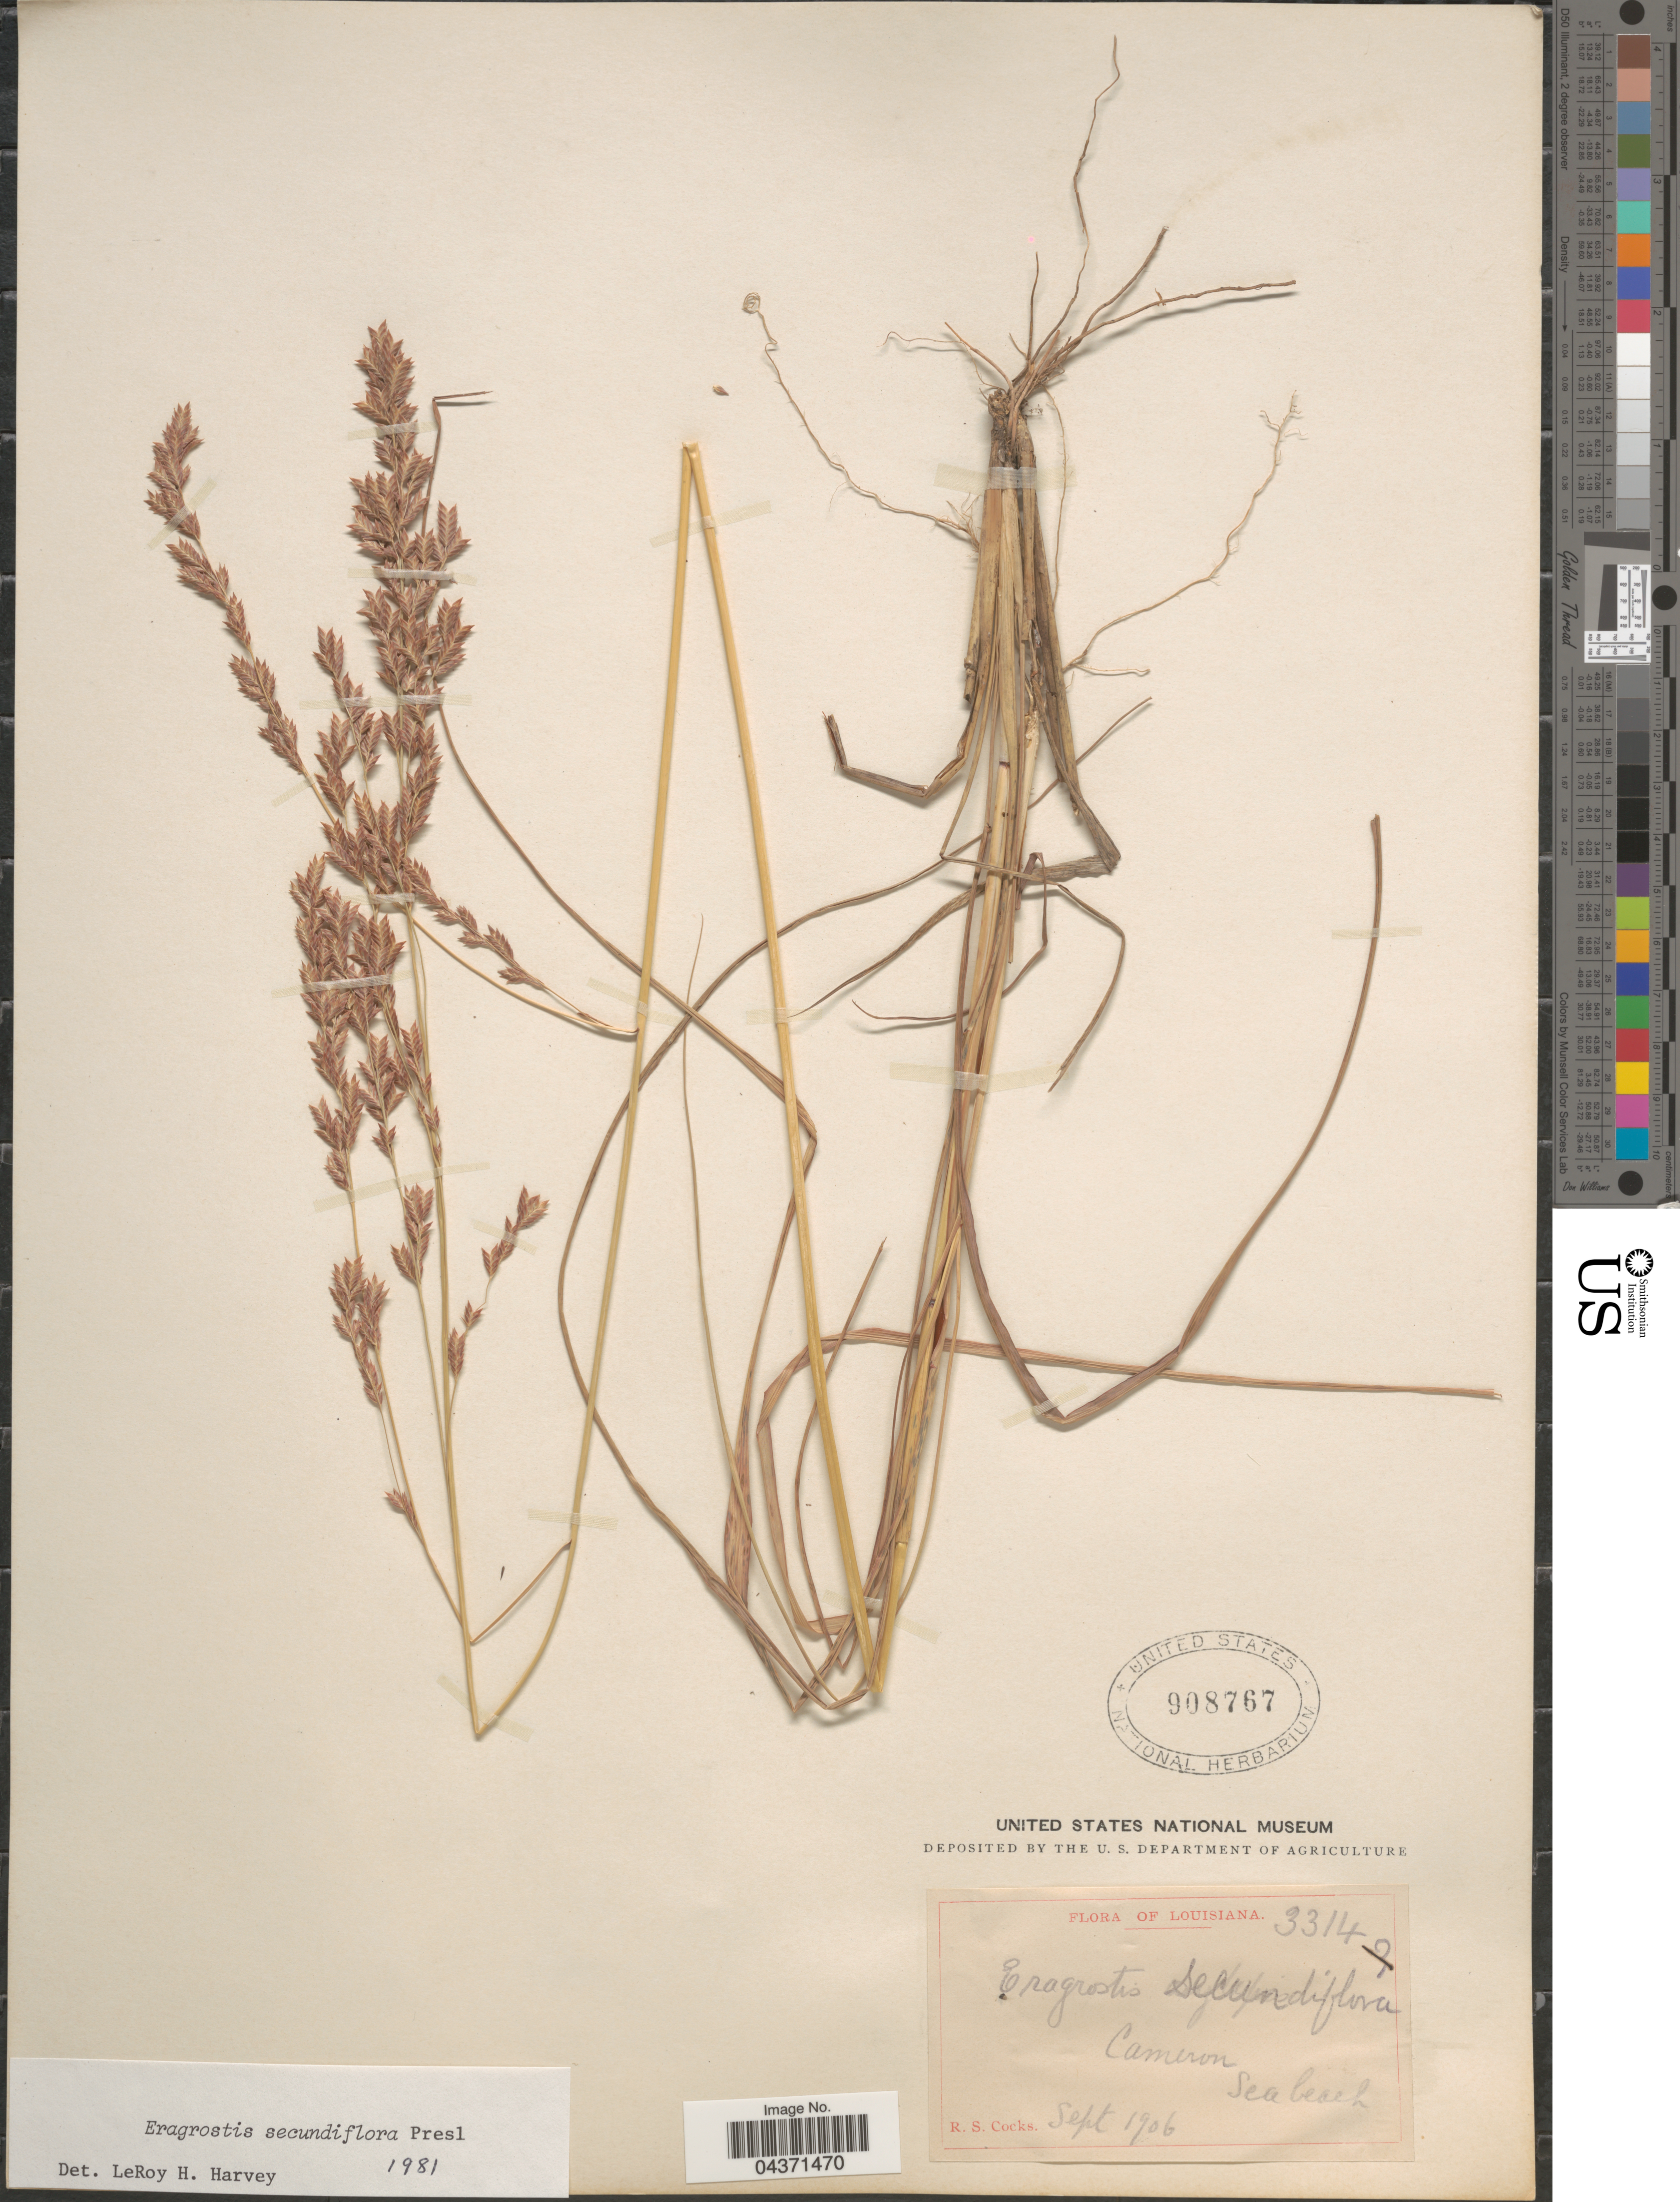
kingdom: Plantae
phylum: Tracheophyta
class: Liliopsida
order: Poales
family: Poaceae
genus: Eragrostis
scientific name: Eragrostis secundiflora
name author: J. Presl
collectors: R. Cocks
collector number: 3314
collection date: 1906-09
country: United States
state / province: Louisiana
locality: Cameron. Sea beach.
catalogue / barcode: US 908767